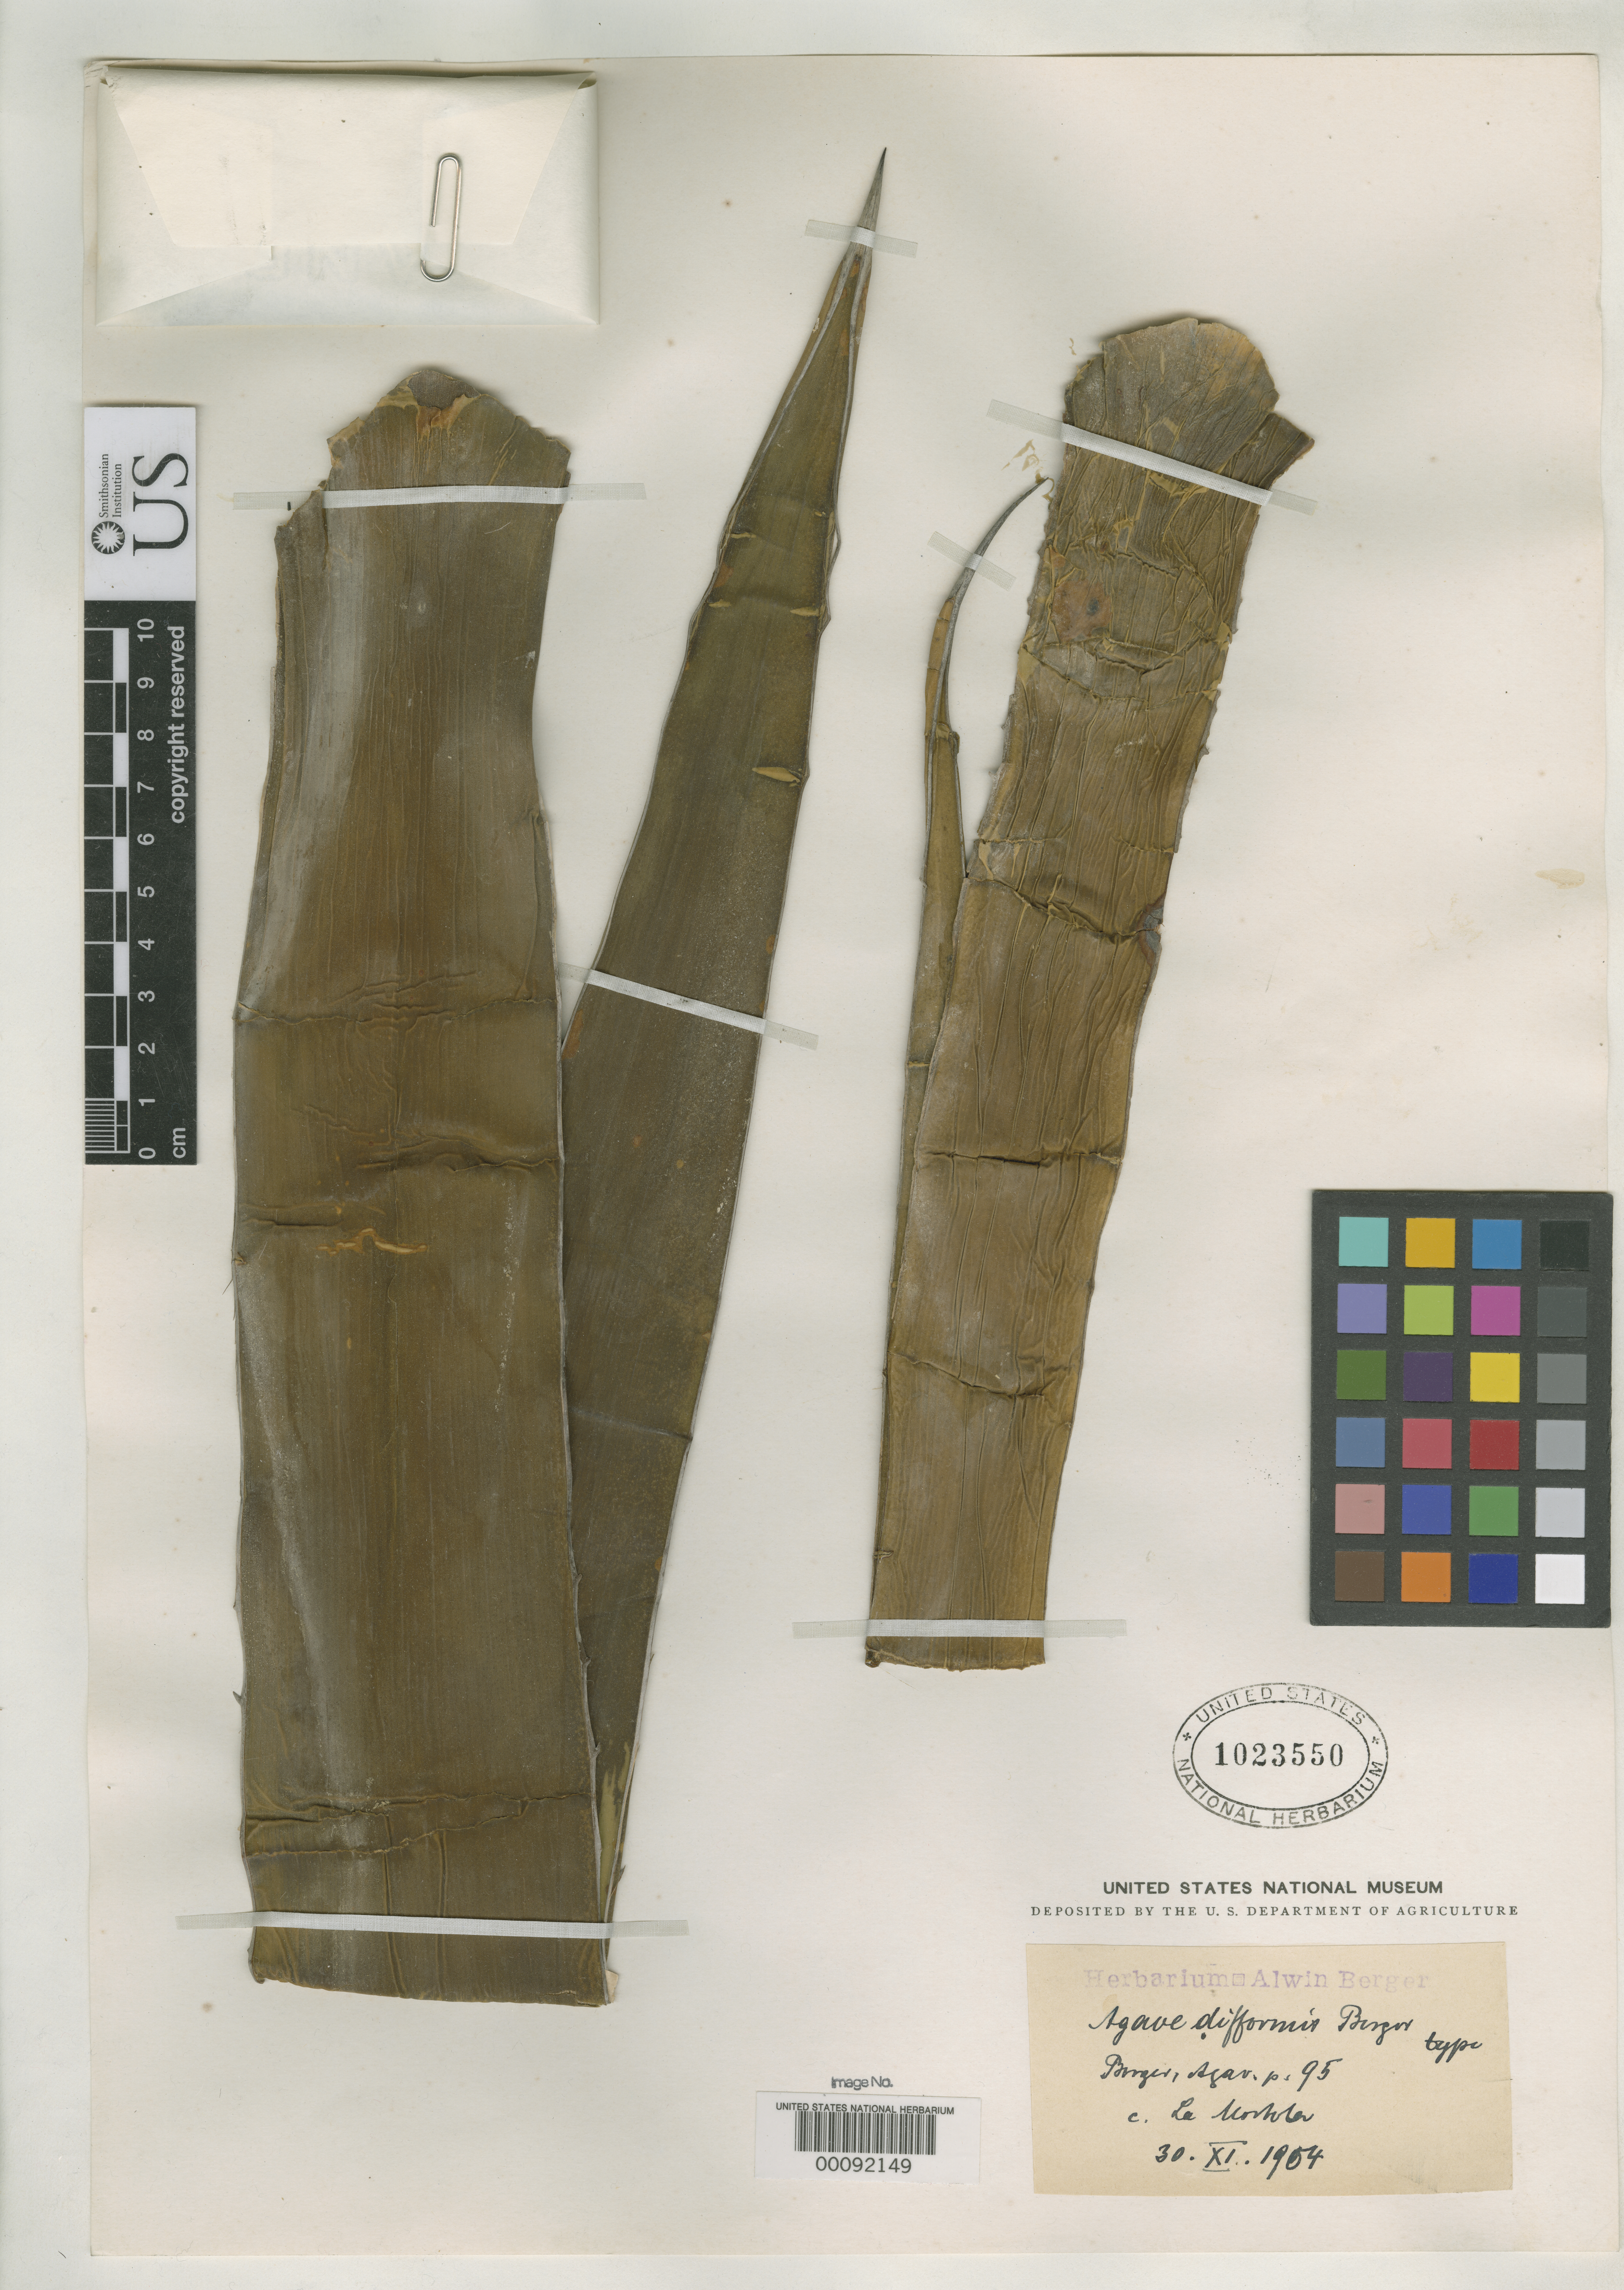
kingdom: Plantae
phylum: Tracheophyta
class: Liliopsida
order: Asparagales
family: Asparagaceae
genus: Agave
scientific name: Agave difformis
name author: A. Berger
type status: Type Collection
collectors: A. Berger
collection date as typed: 30 Nov 1904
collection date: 1904-11-30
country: Mexico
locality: Cultivated at La Mortola, Italy.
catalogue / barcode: US 1023550